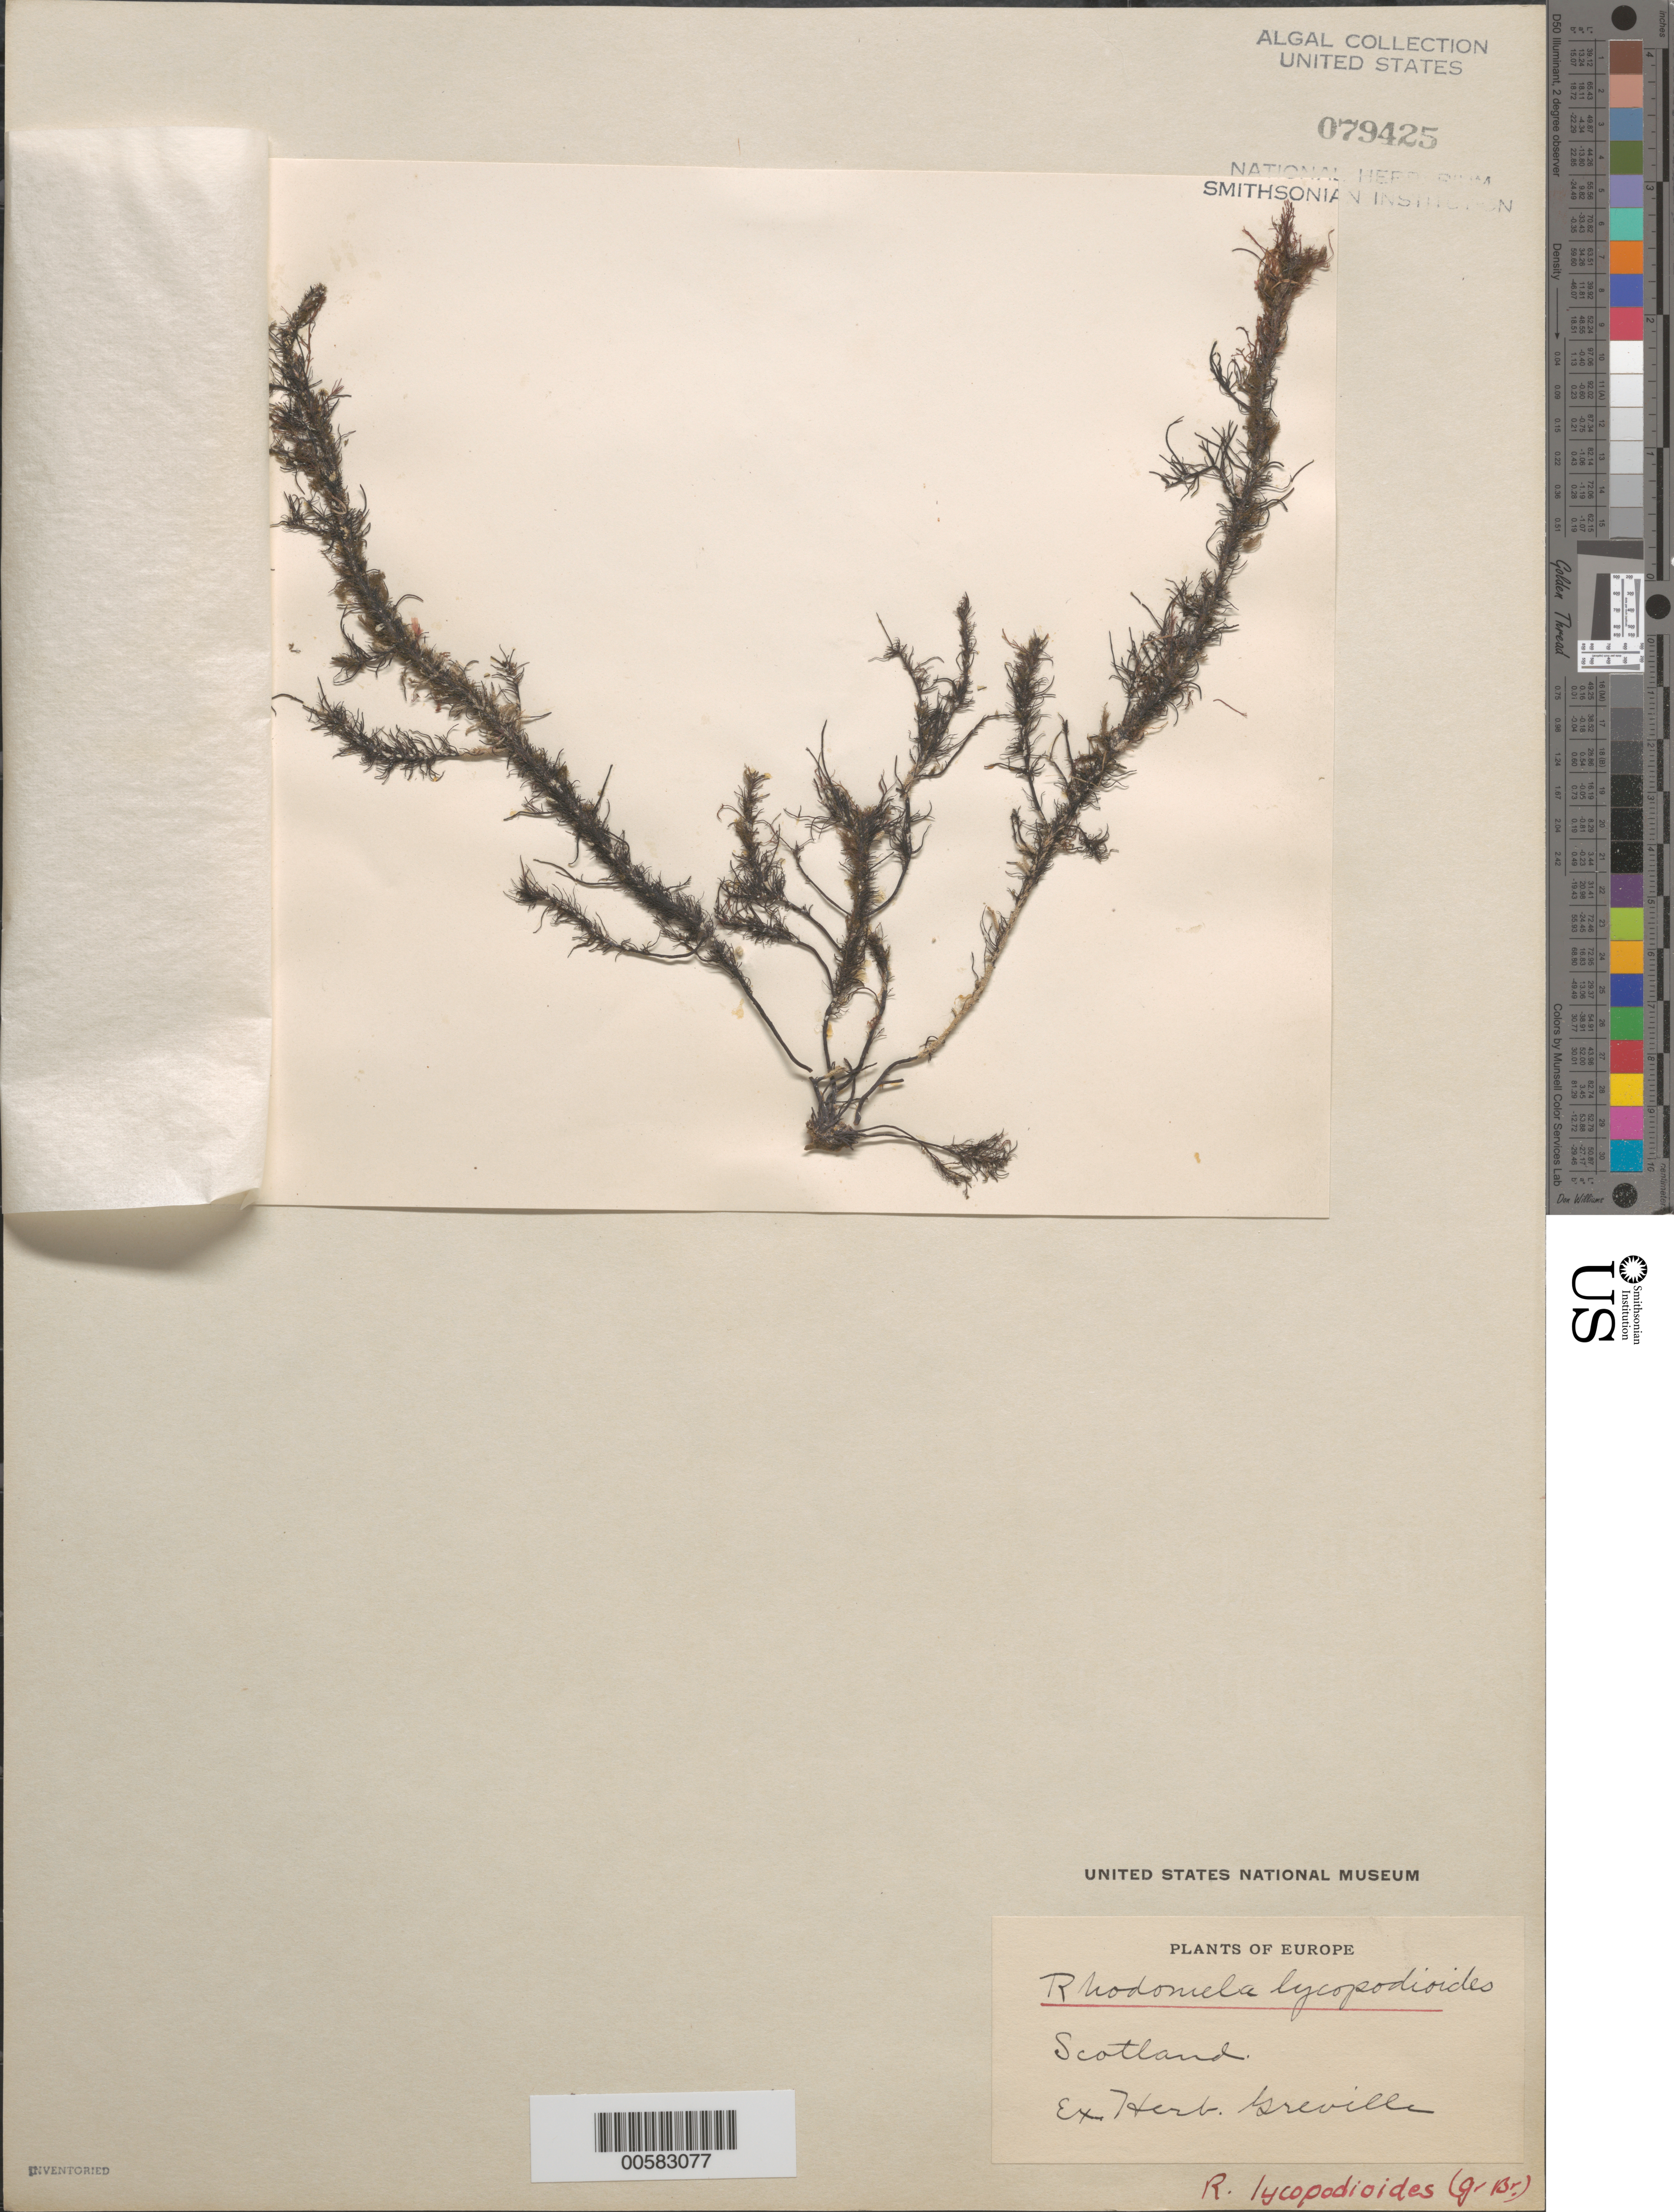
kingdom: Plantae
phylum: Rhodophyta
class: Florideophyceae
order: Ceramiales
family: Rhodomelaceae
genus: Rhodomela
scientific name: Rhodomela lycopodioides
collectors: R. K. Greville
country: United Kingdom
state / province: Scotland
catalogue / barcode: US 79425